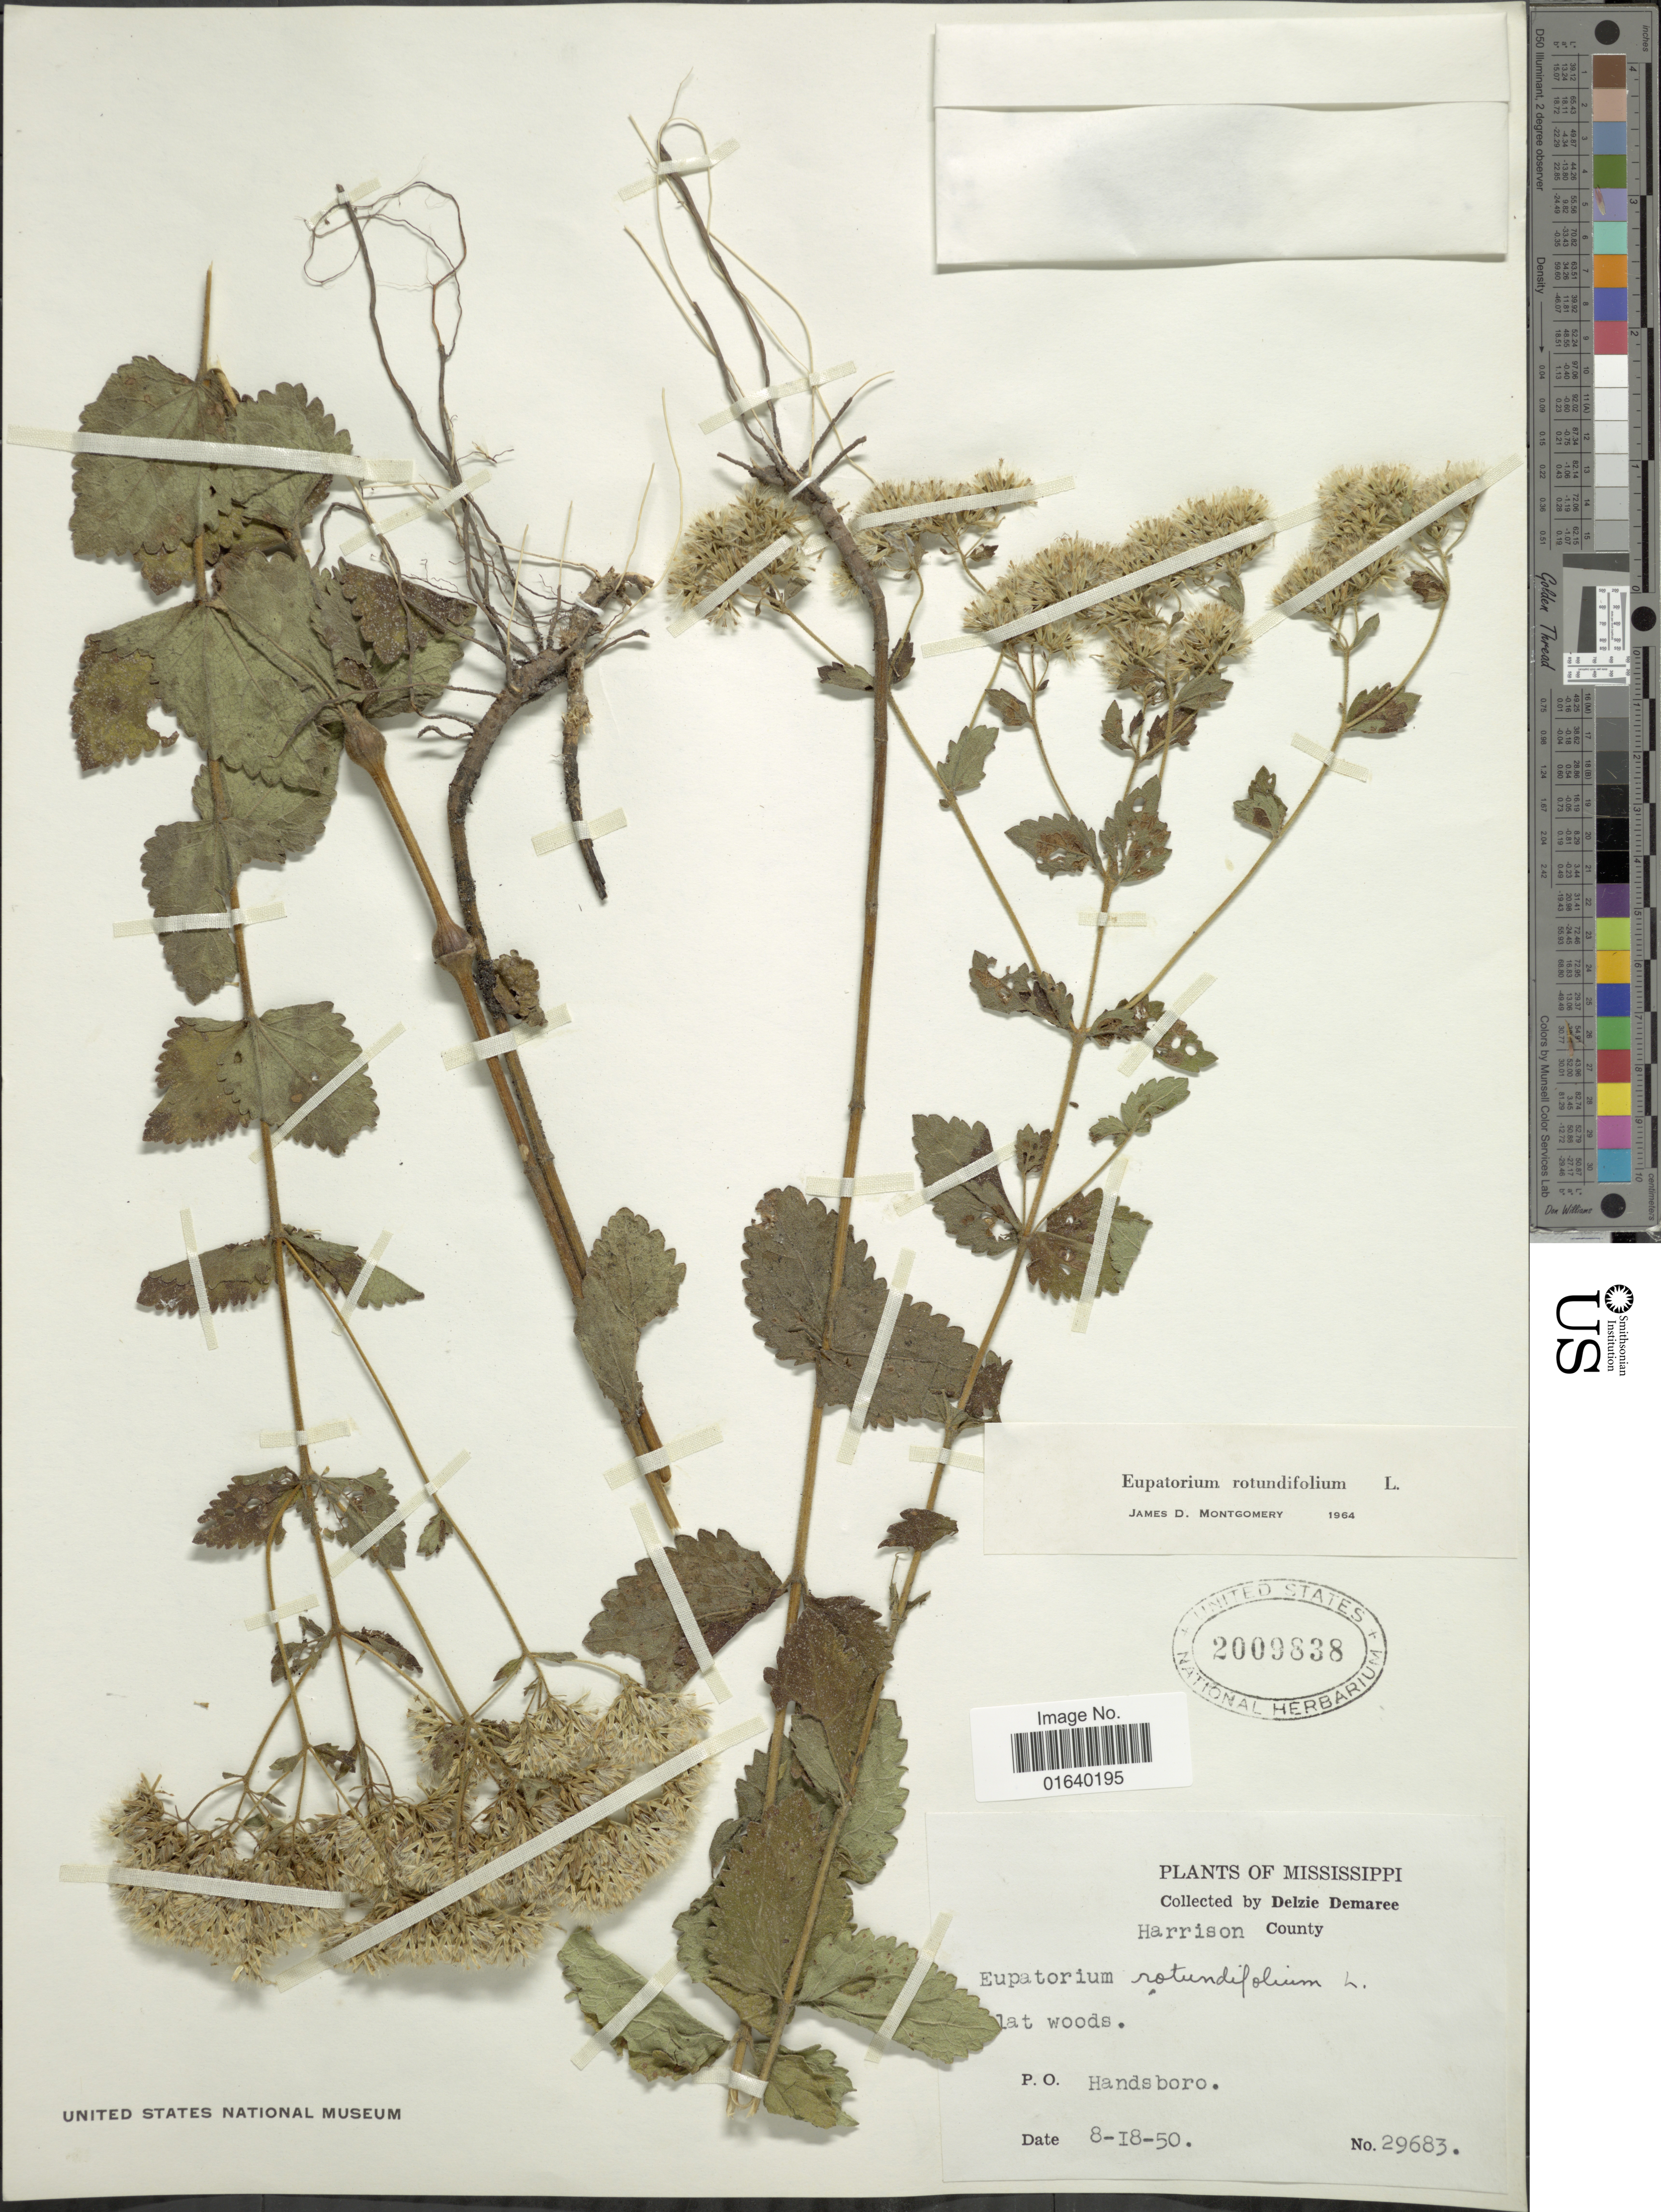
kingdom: Plantae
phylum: Tracheophyta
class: Magnoliopsida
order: Asterales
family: Asteraceae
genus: Eupatorium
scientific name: Eupatorium rotundifolium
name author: L.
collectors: D. Demaree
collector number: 29683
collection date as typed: Transcribed d/m/y: 18/8/50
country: United States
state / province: Mississippi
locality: Harrison County, [illegible text]lat woods. P.O. Handsboro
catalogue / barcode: US 2009838